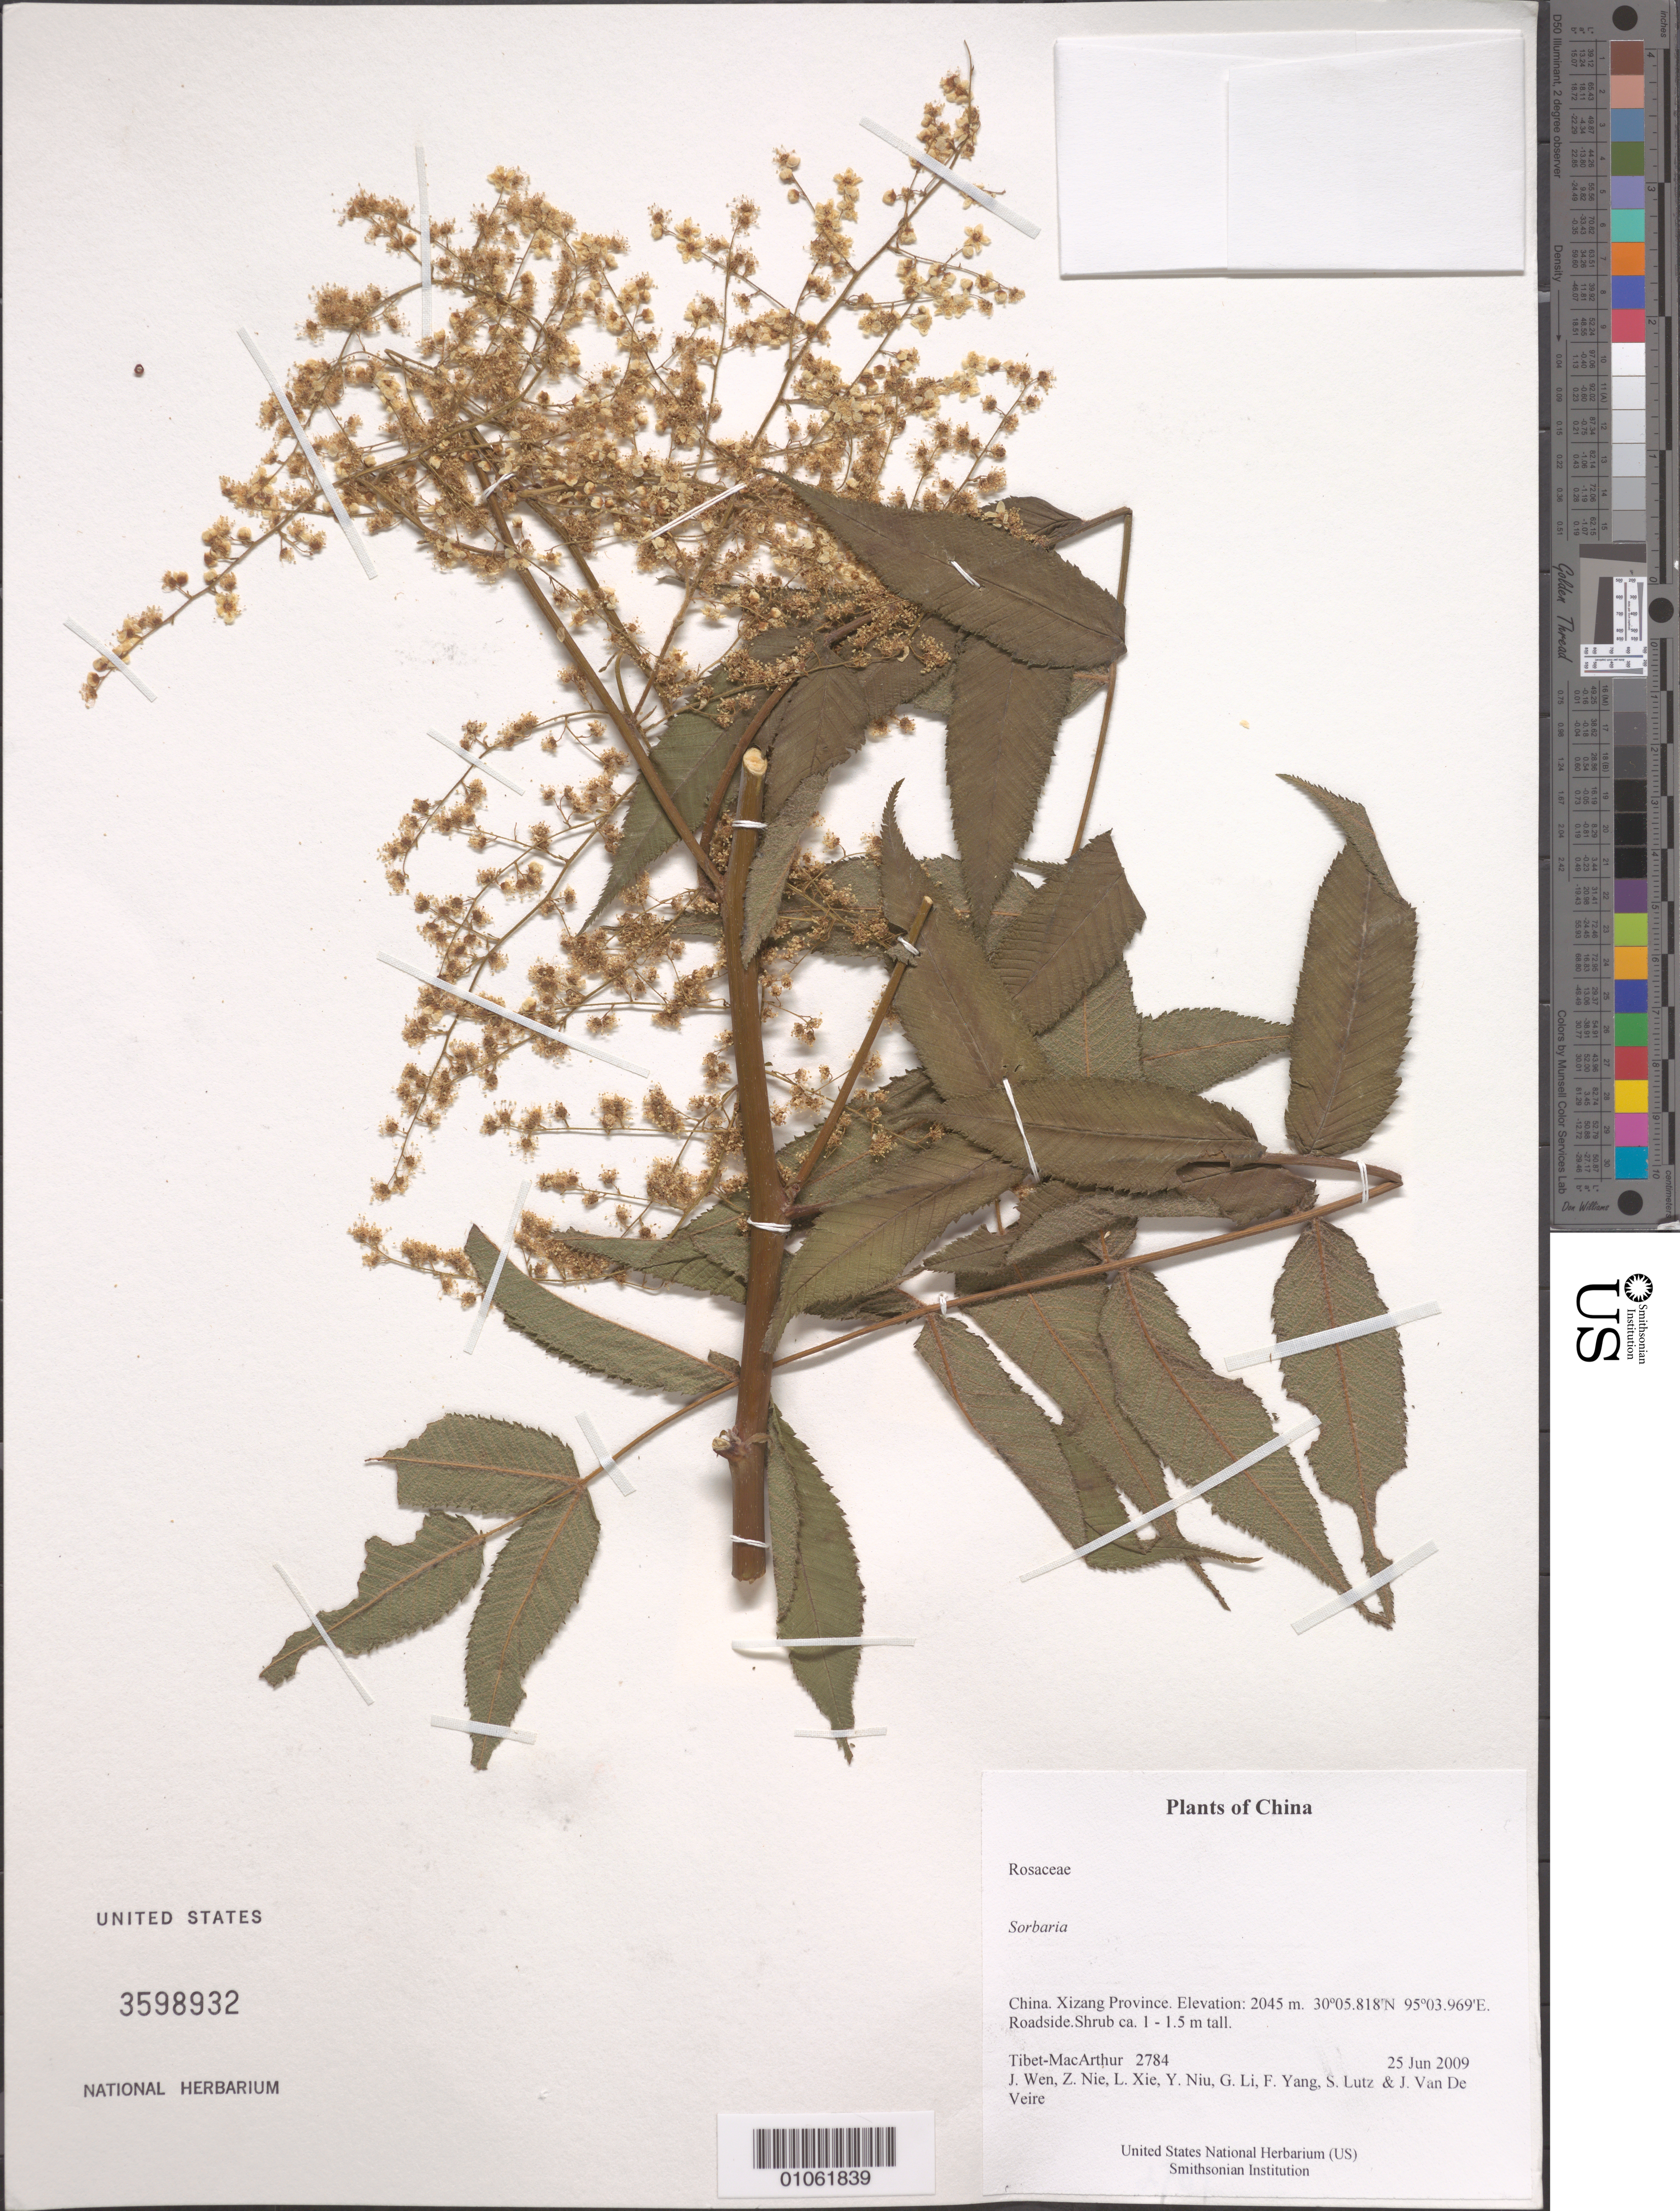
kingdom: Plantae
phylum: Tracheophyta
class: Magnoliopsida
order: Rosales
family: Rosaceae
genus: Sorbaria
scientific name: Sorbaria sp.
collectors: Tibet-MacArthur, J. Wen, Z. Nie, L. Xie, Y. Niu, G. Li, F. Yang, S. Lutz & J. Van De Veire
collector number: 2784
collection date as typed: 25 Jun 2009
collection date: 2009-06-25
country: China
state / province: Xizang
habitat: Roadside.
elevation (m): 2045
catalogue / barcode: US 3598932